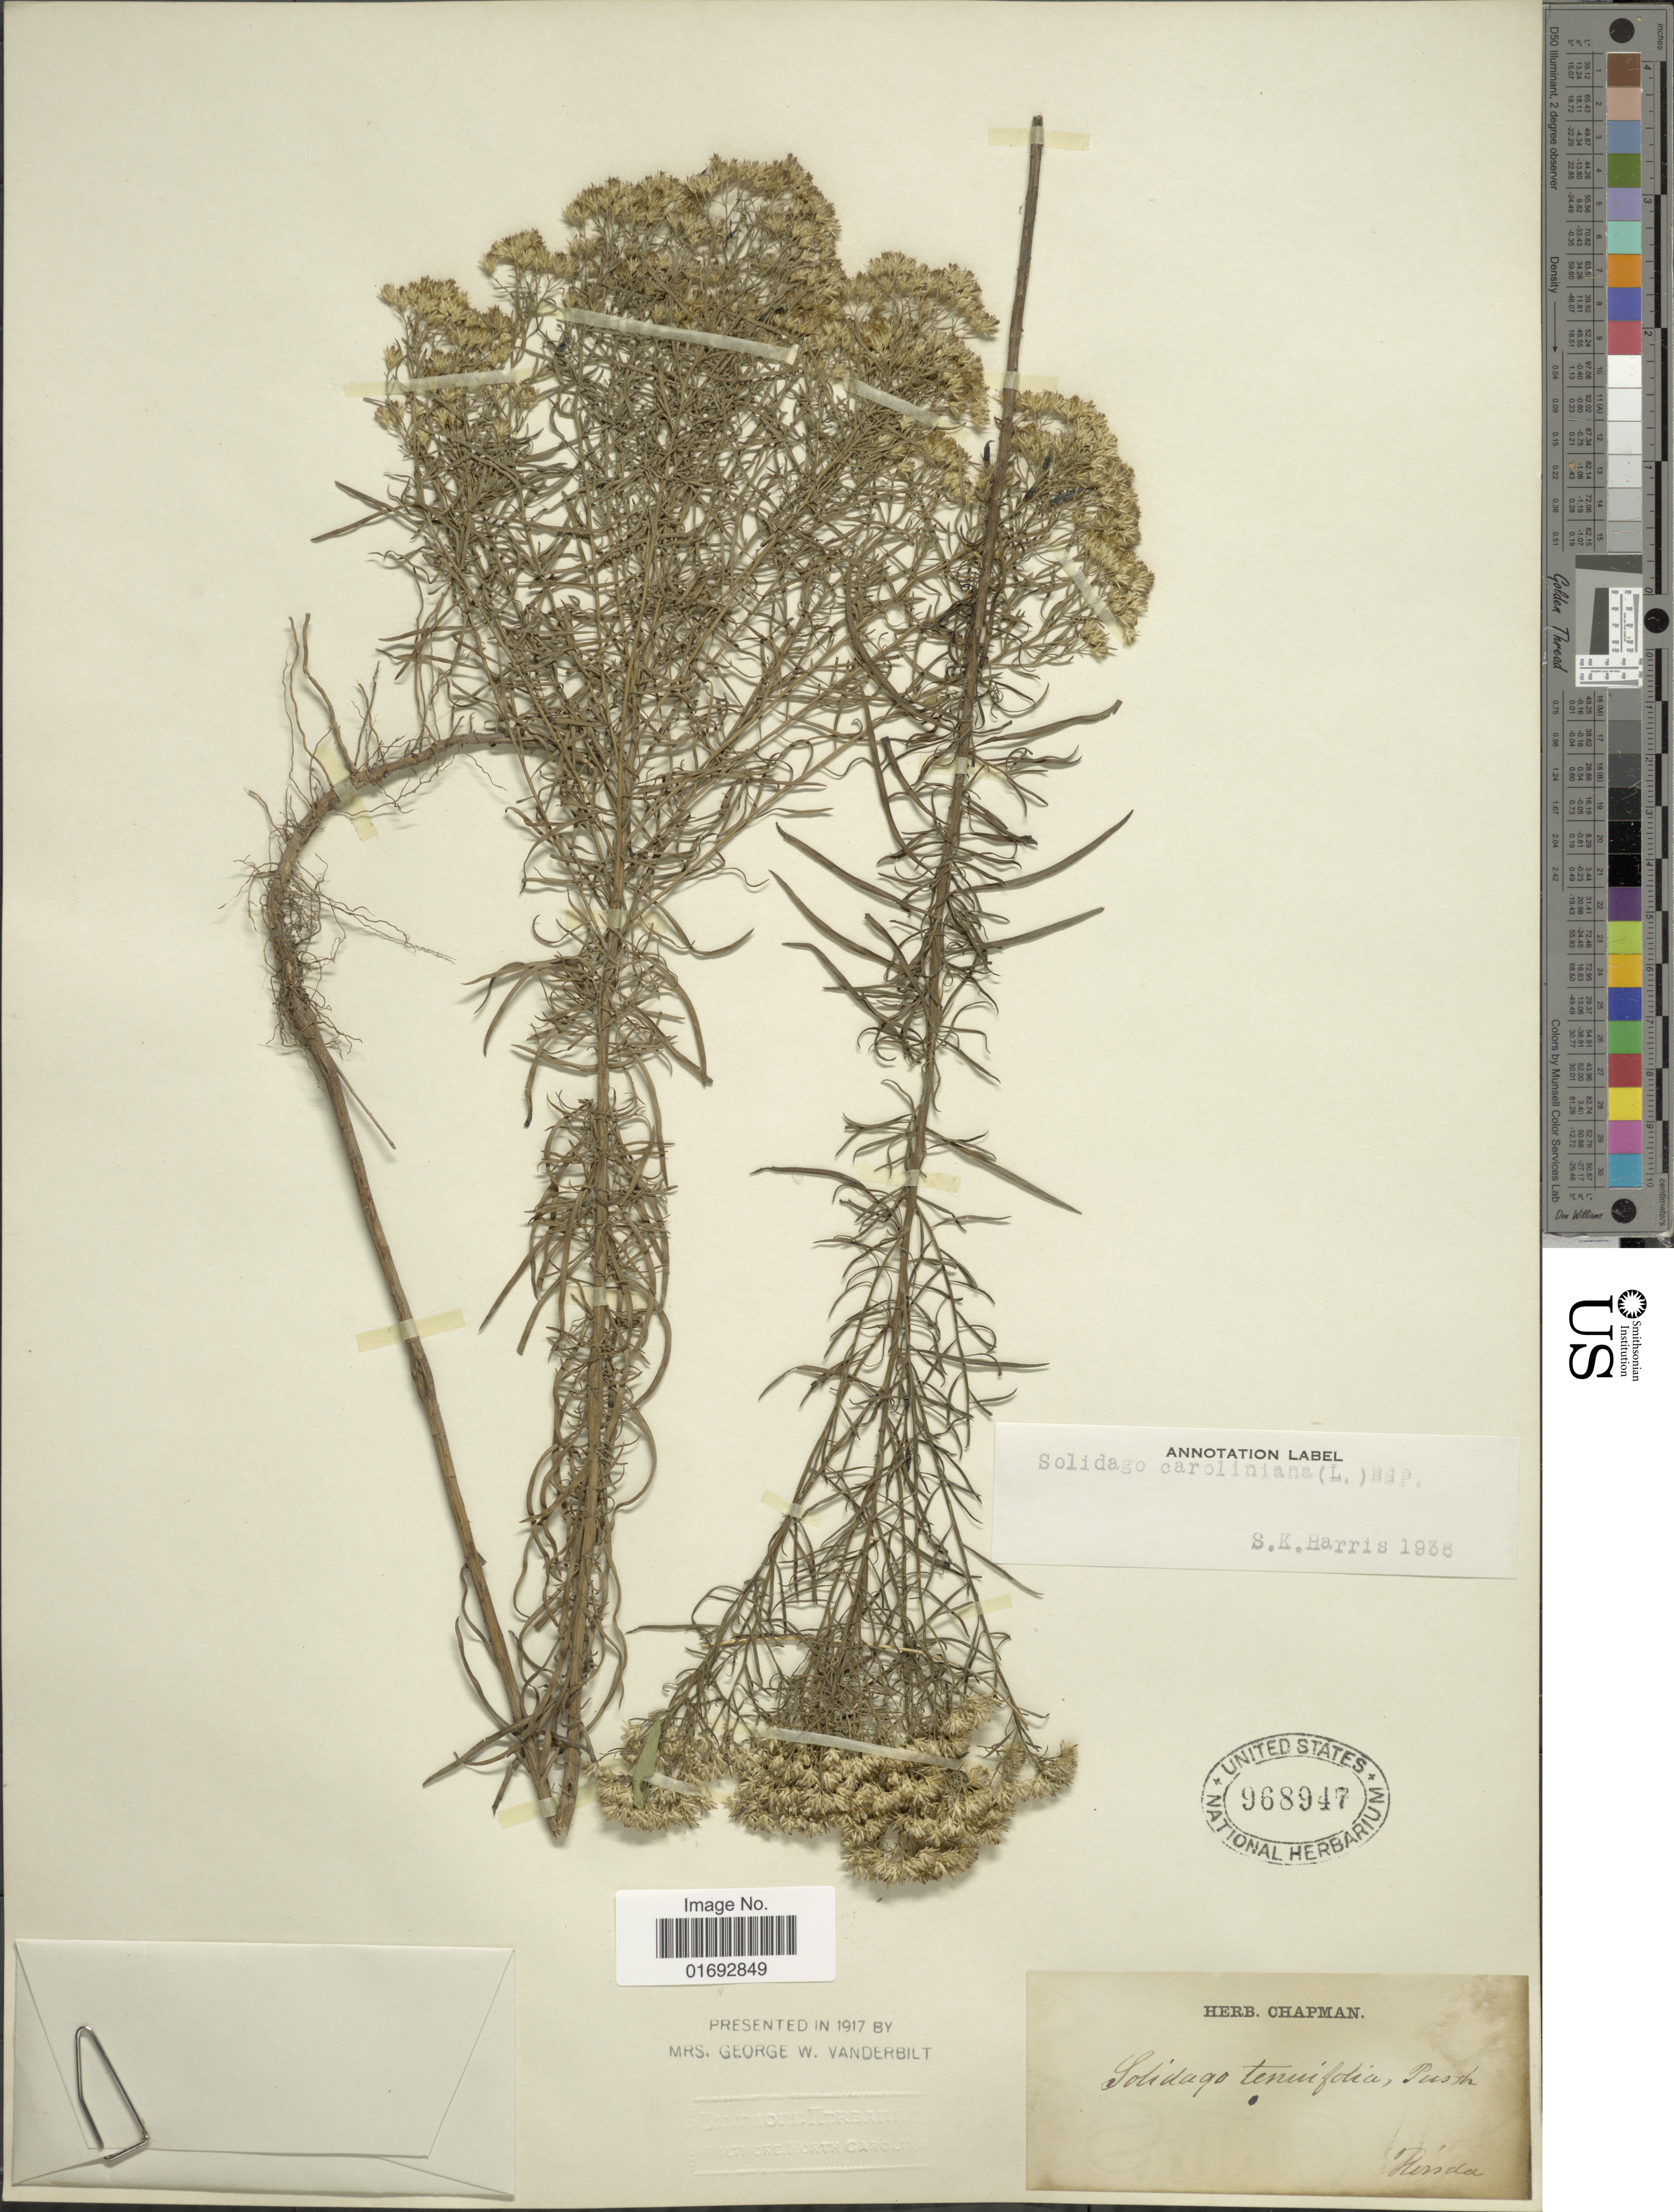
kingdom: Plantae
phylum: Tracheophyta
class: Magnoliopsida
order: Asterales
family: Asteraceae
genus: Euthamia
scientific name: Euthamia tenuifolia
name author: (Pursh) Nutt.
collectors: ex herb. Chapman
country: United States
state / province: Florida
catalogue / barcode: US 968947